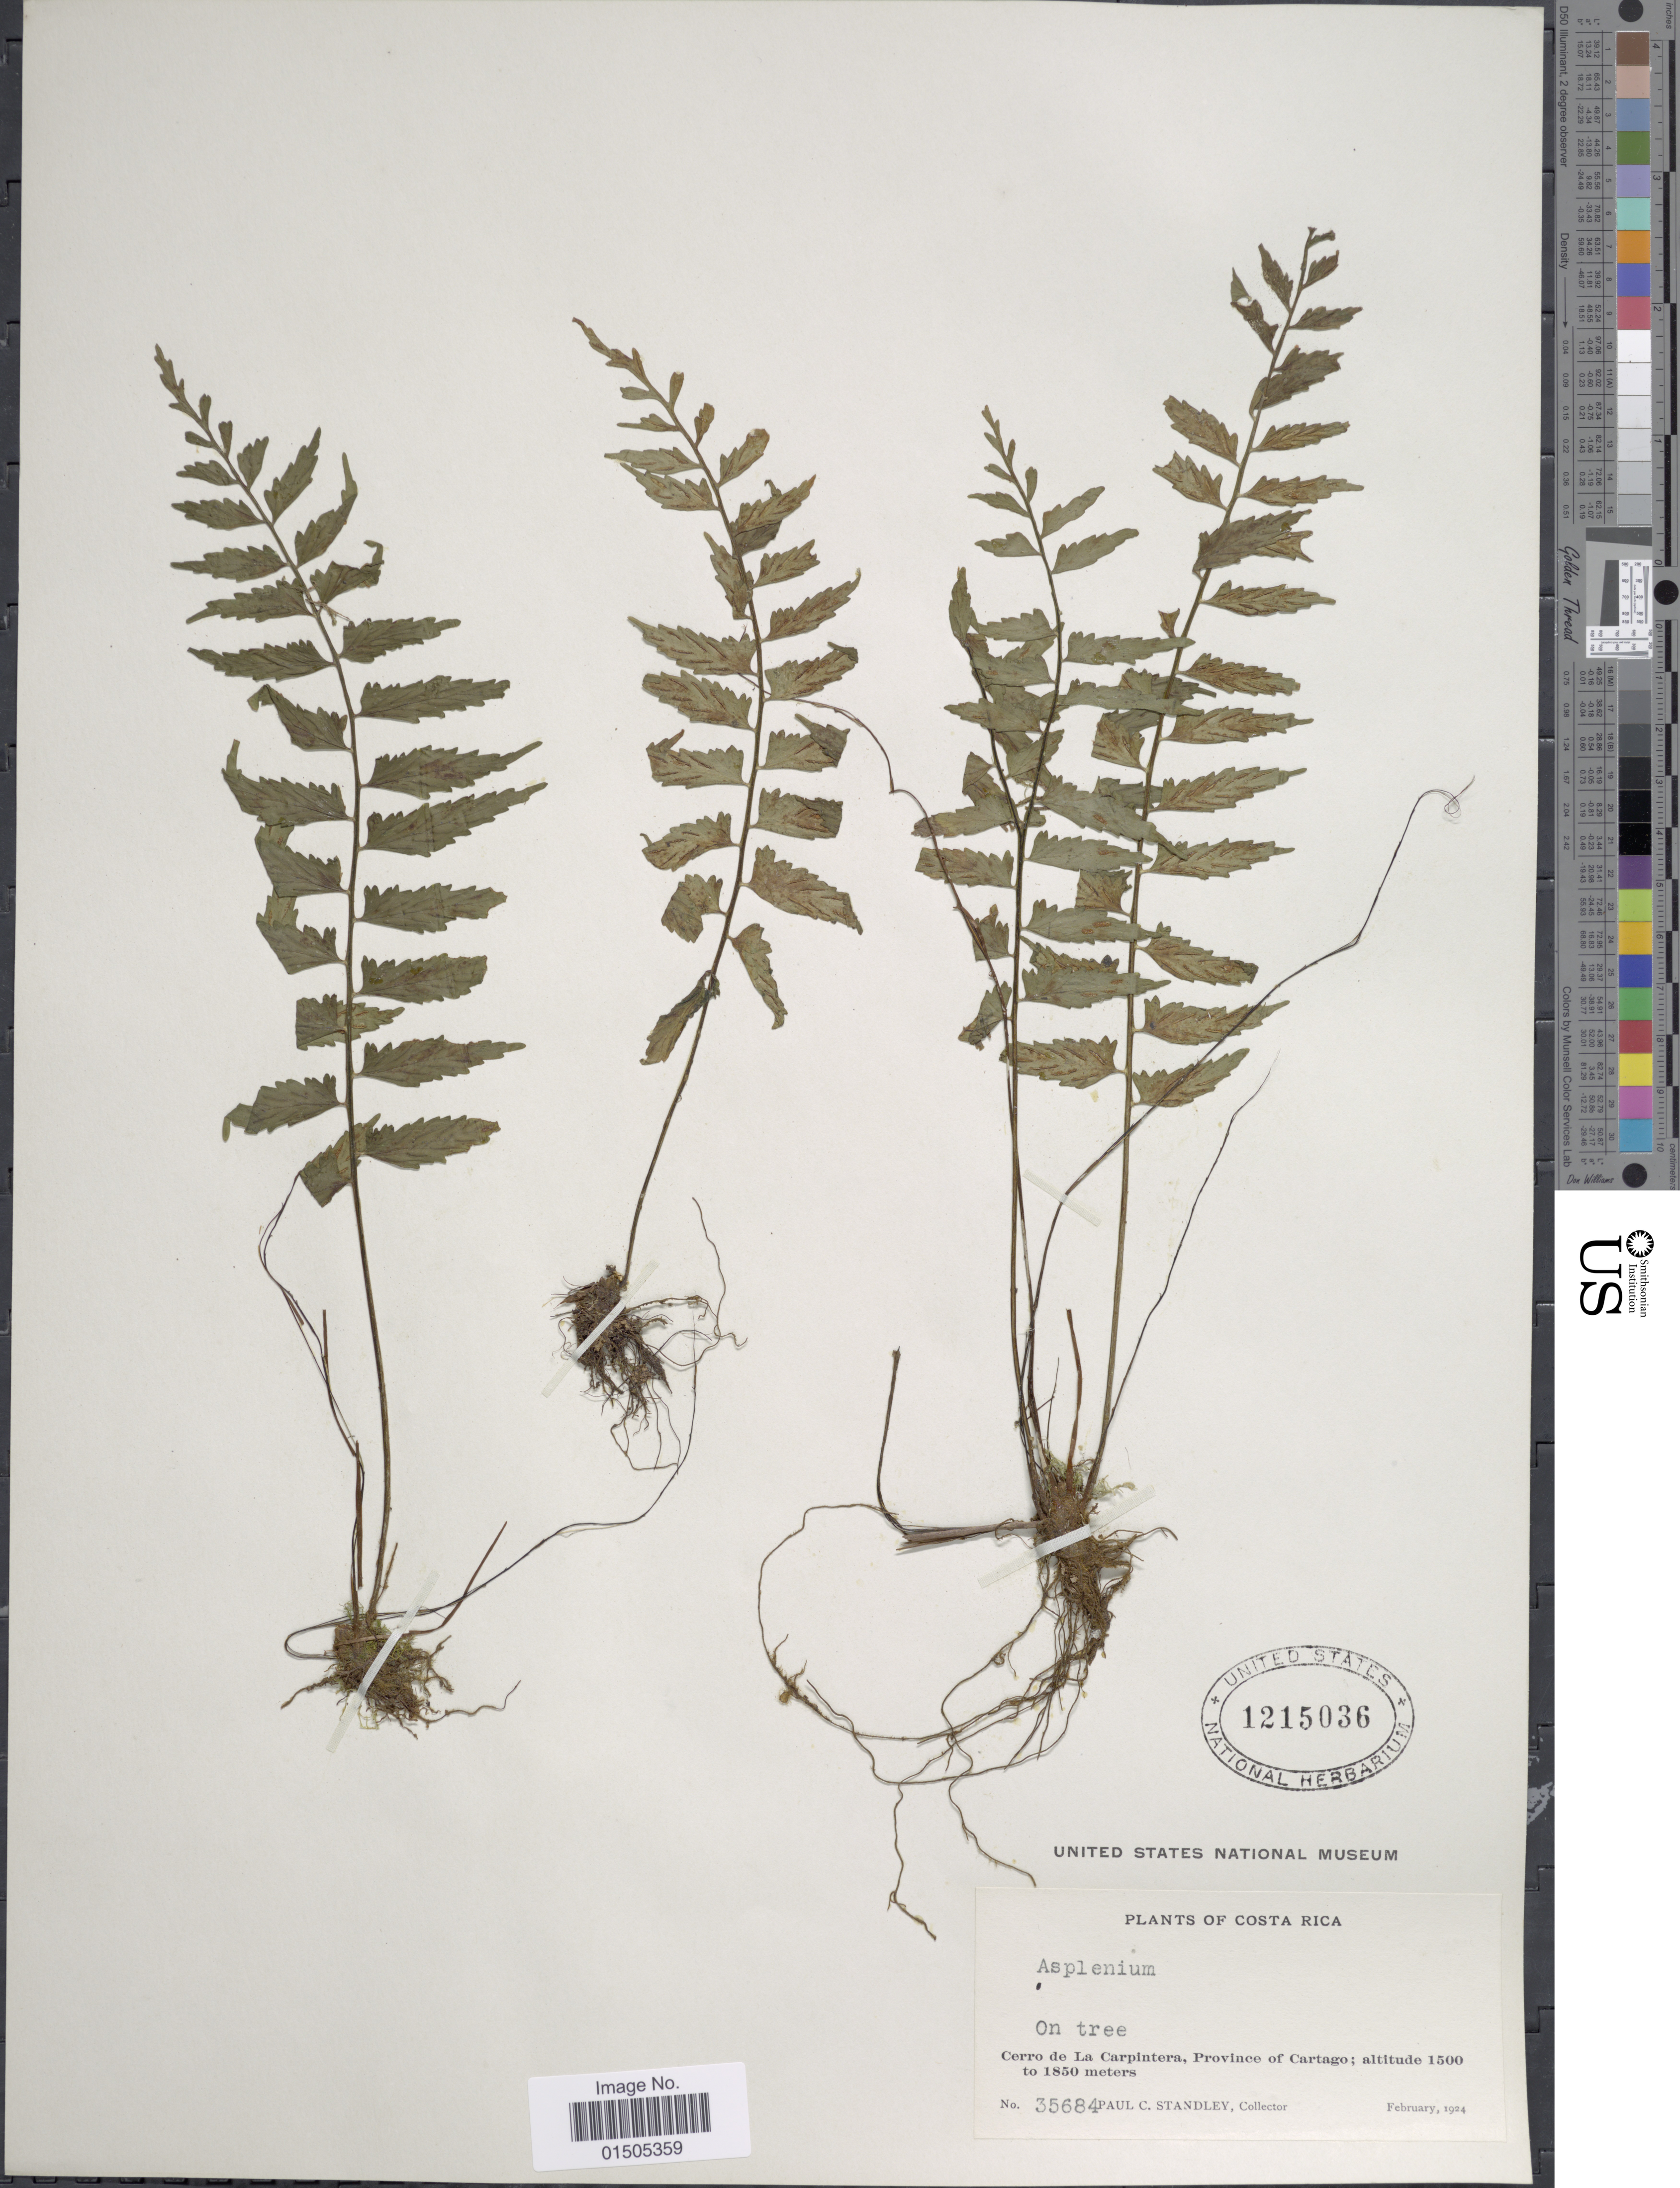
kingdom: Plantae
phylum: Tracheophyta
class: Polypodiopsida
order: Polypodiales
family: Aspleniaceae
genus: Asplenium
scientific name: Asplenium auriculatum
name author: Sw.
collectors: P. C. Standley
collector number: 35684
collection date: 1924-02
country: Costa Rica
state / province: Cartago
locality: Cerro de La Carpintera.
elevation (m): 1500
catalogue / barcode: US 1215036